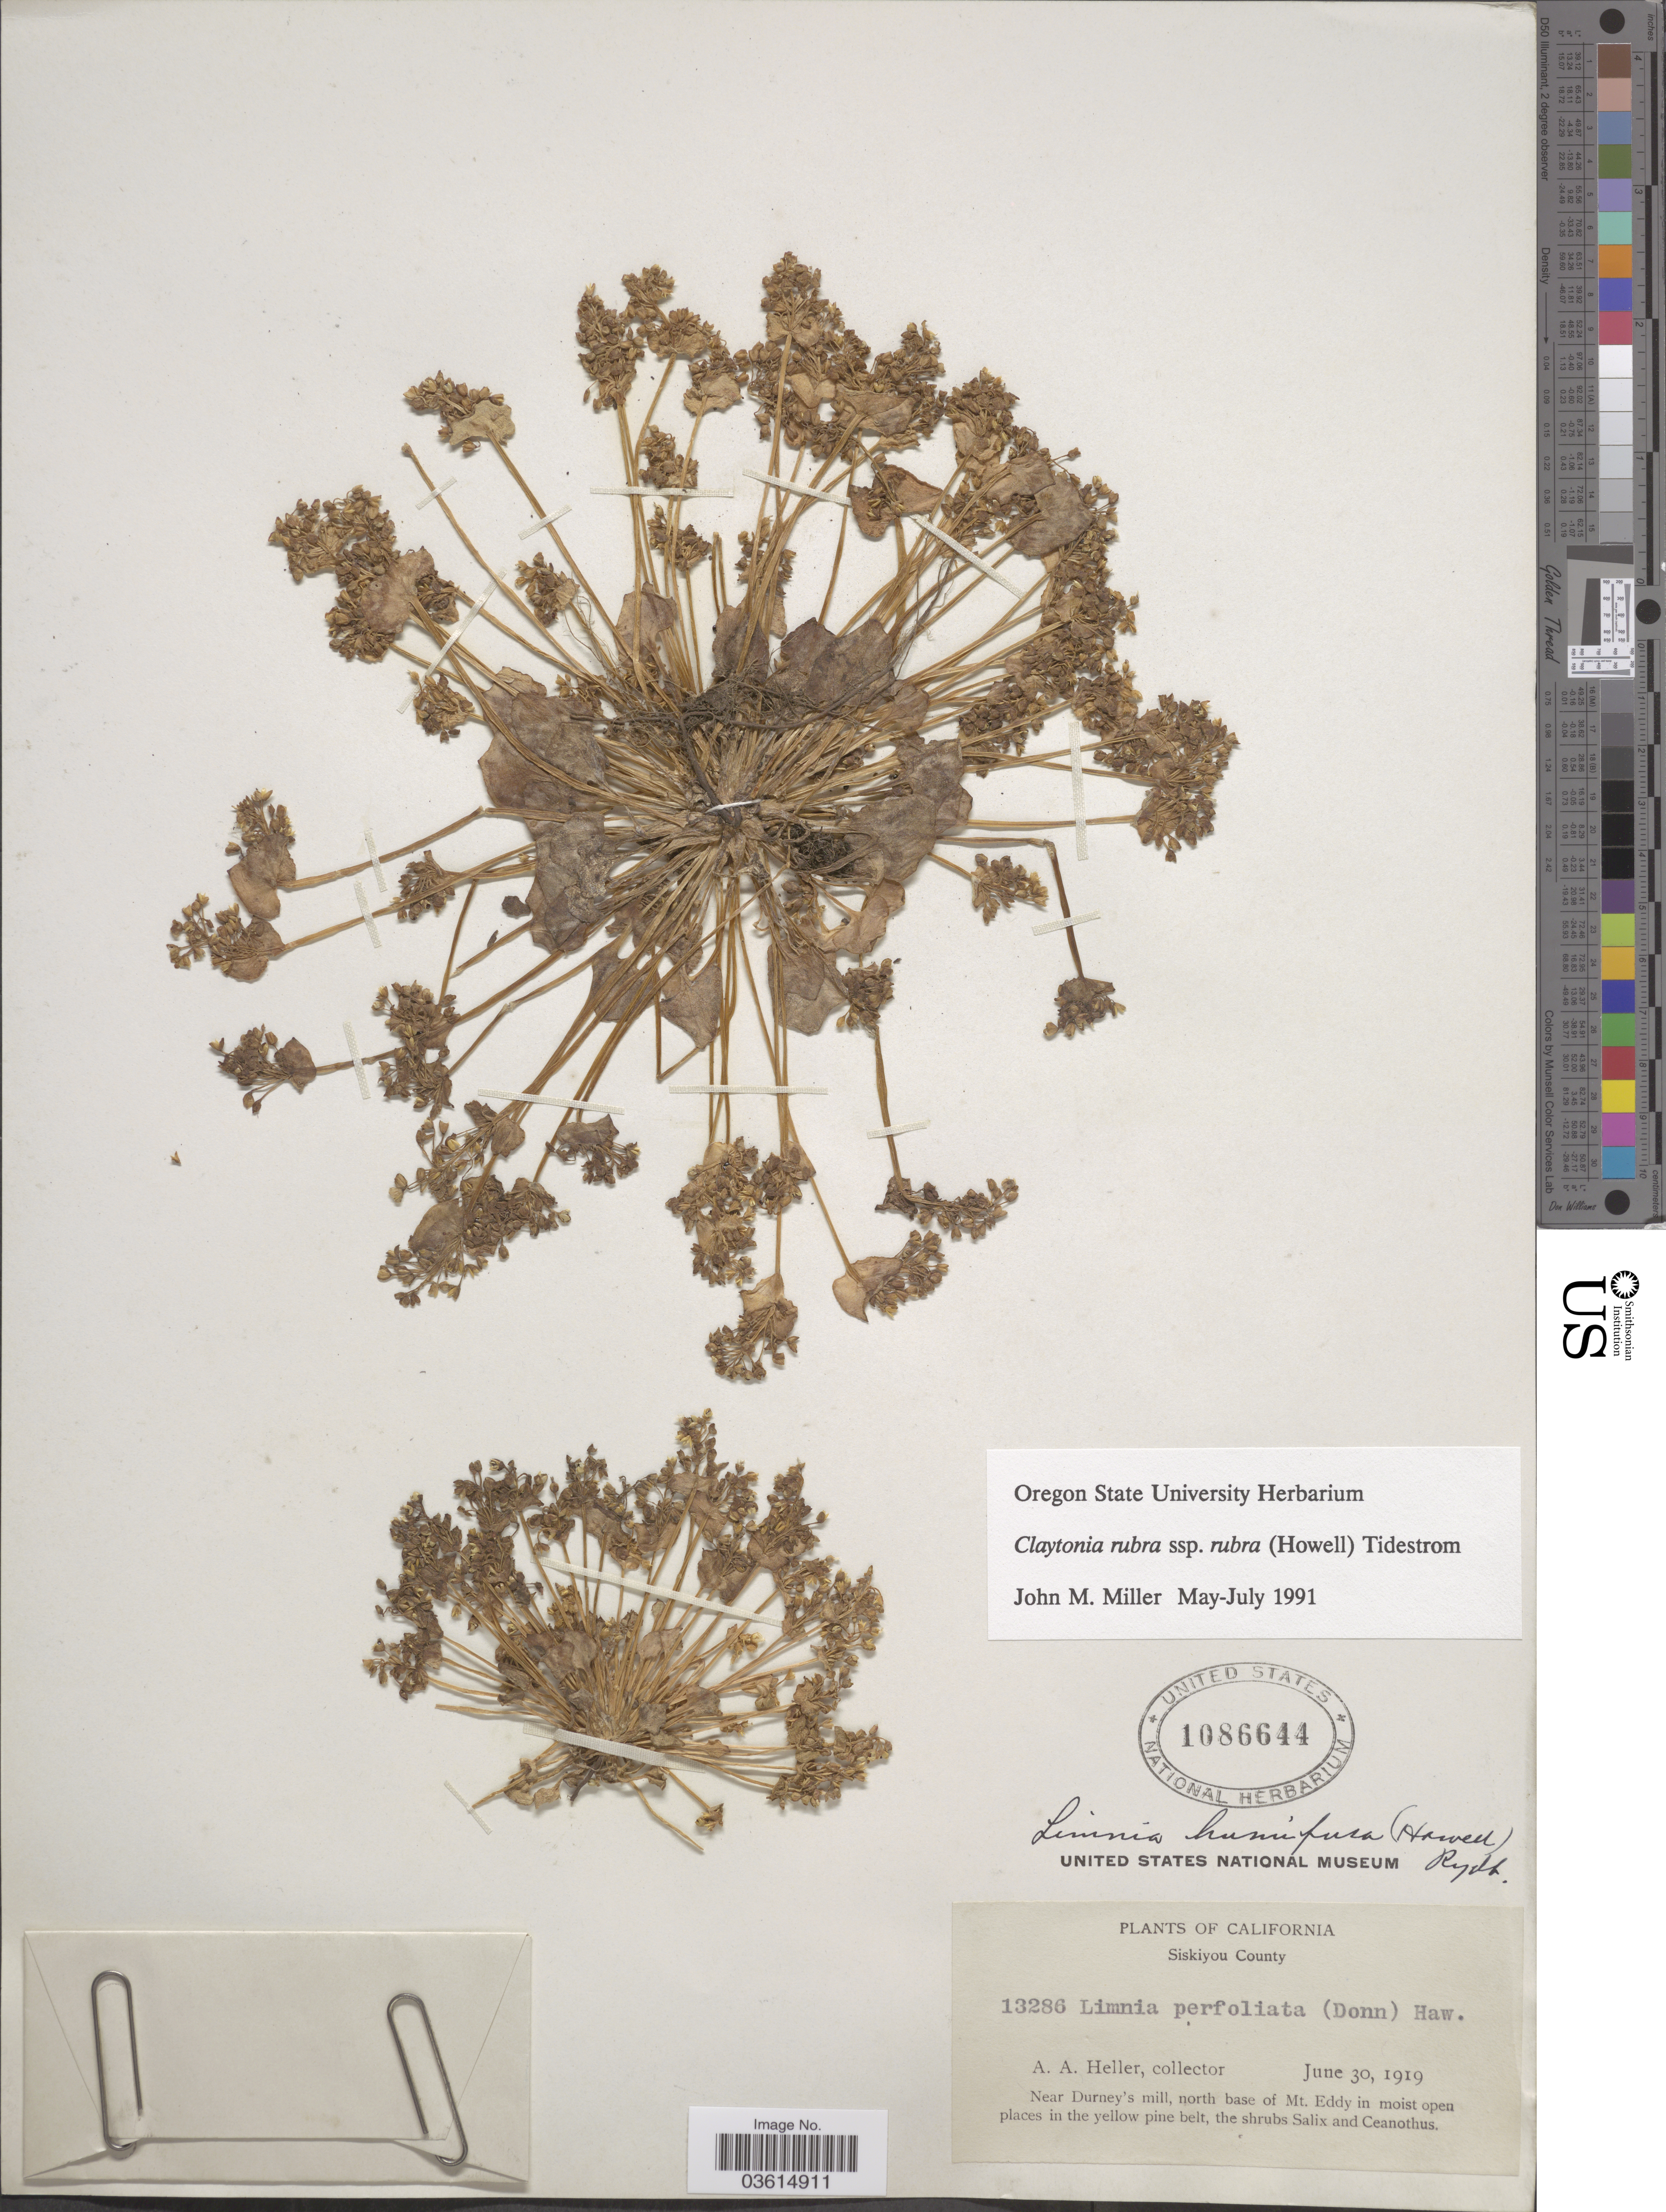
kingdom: Plantae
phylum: Tracheophyta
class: Magnoliopsida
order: Caryophyllales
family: Montiaceae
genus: Claytonia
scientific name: Claytonia rubra subsp. rubra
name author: (Howell) Tidestr.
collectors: A. A. Heller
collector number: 13286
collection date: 1919-06-30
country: United States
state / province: California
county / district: Siskiyou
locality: Siskiyou County. Near Durney's mill, north base of Mt. Eddy.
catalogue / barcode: US 1086644